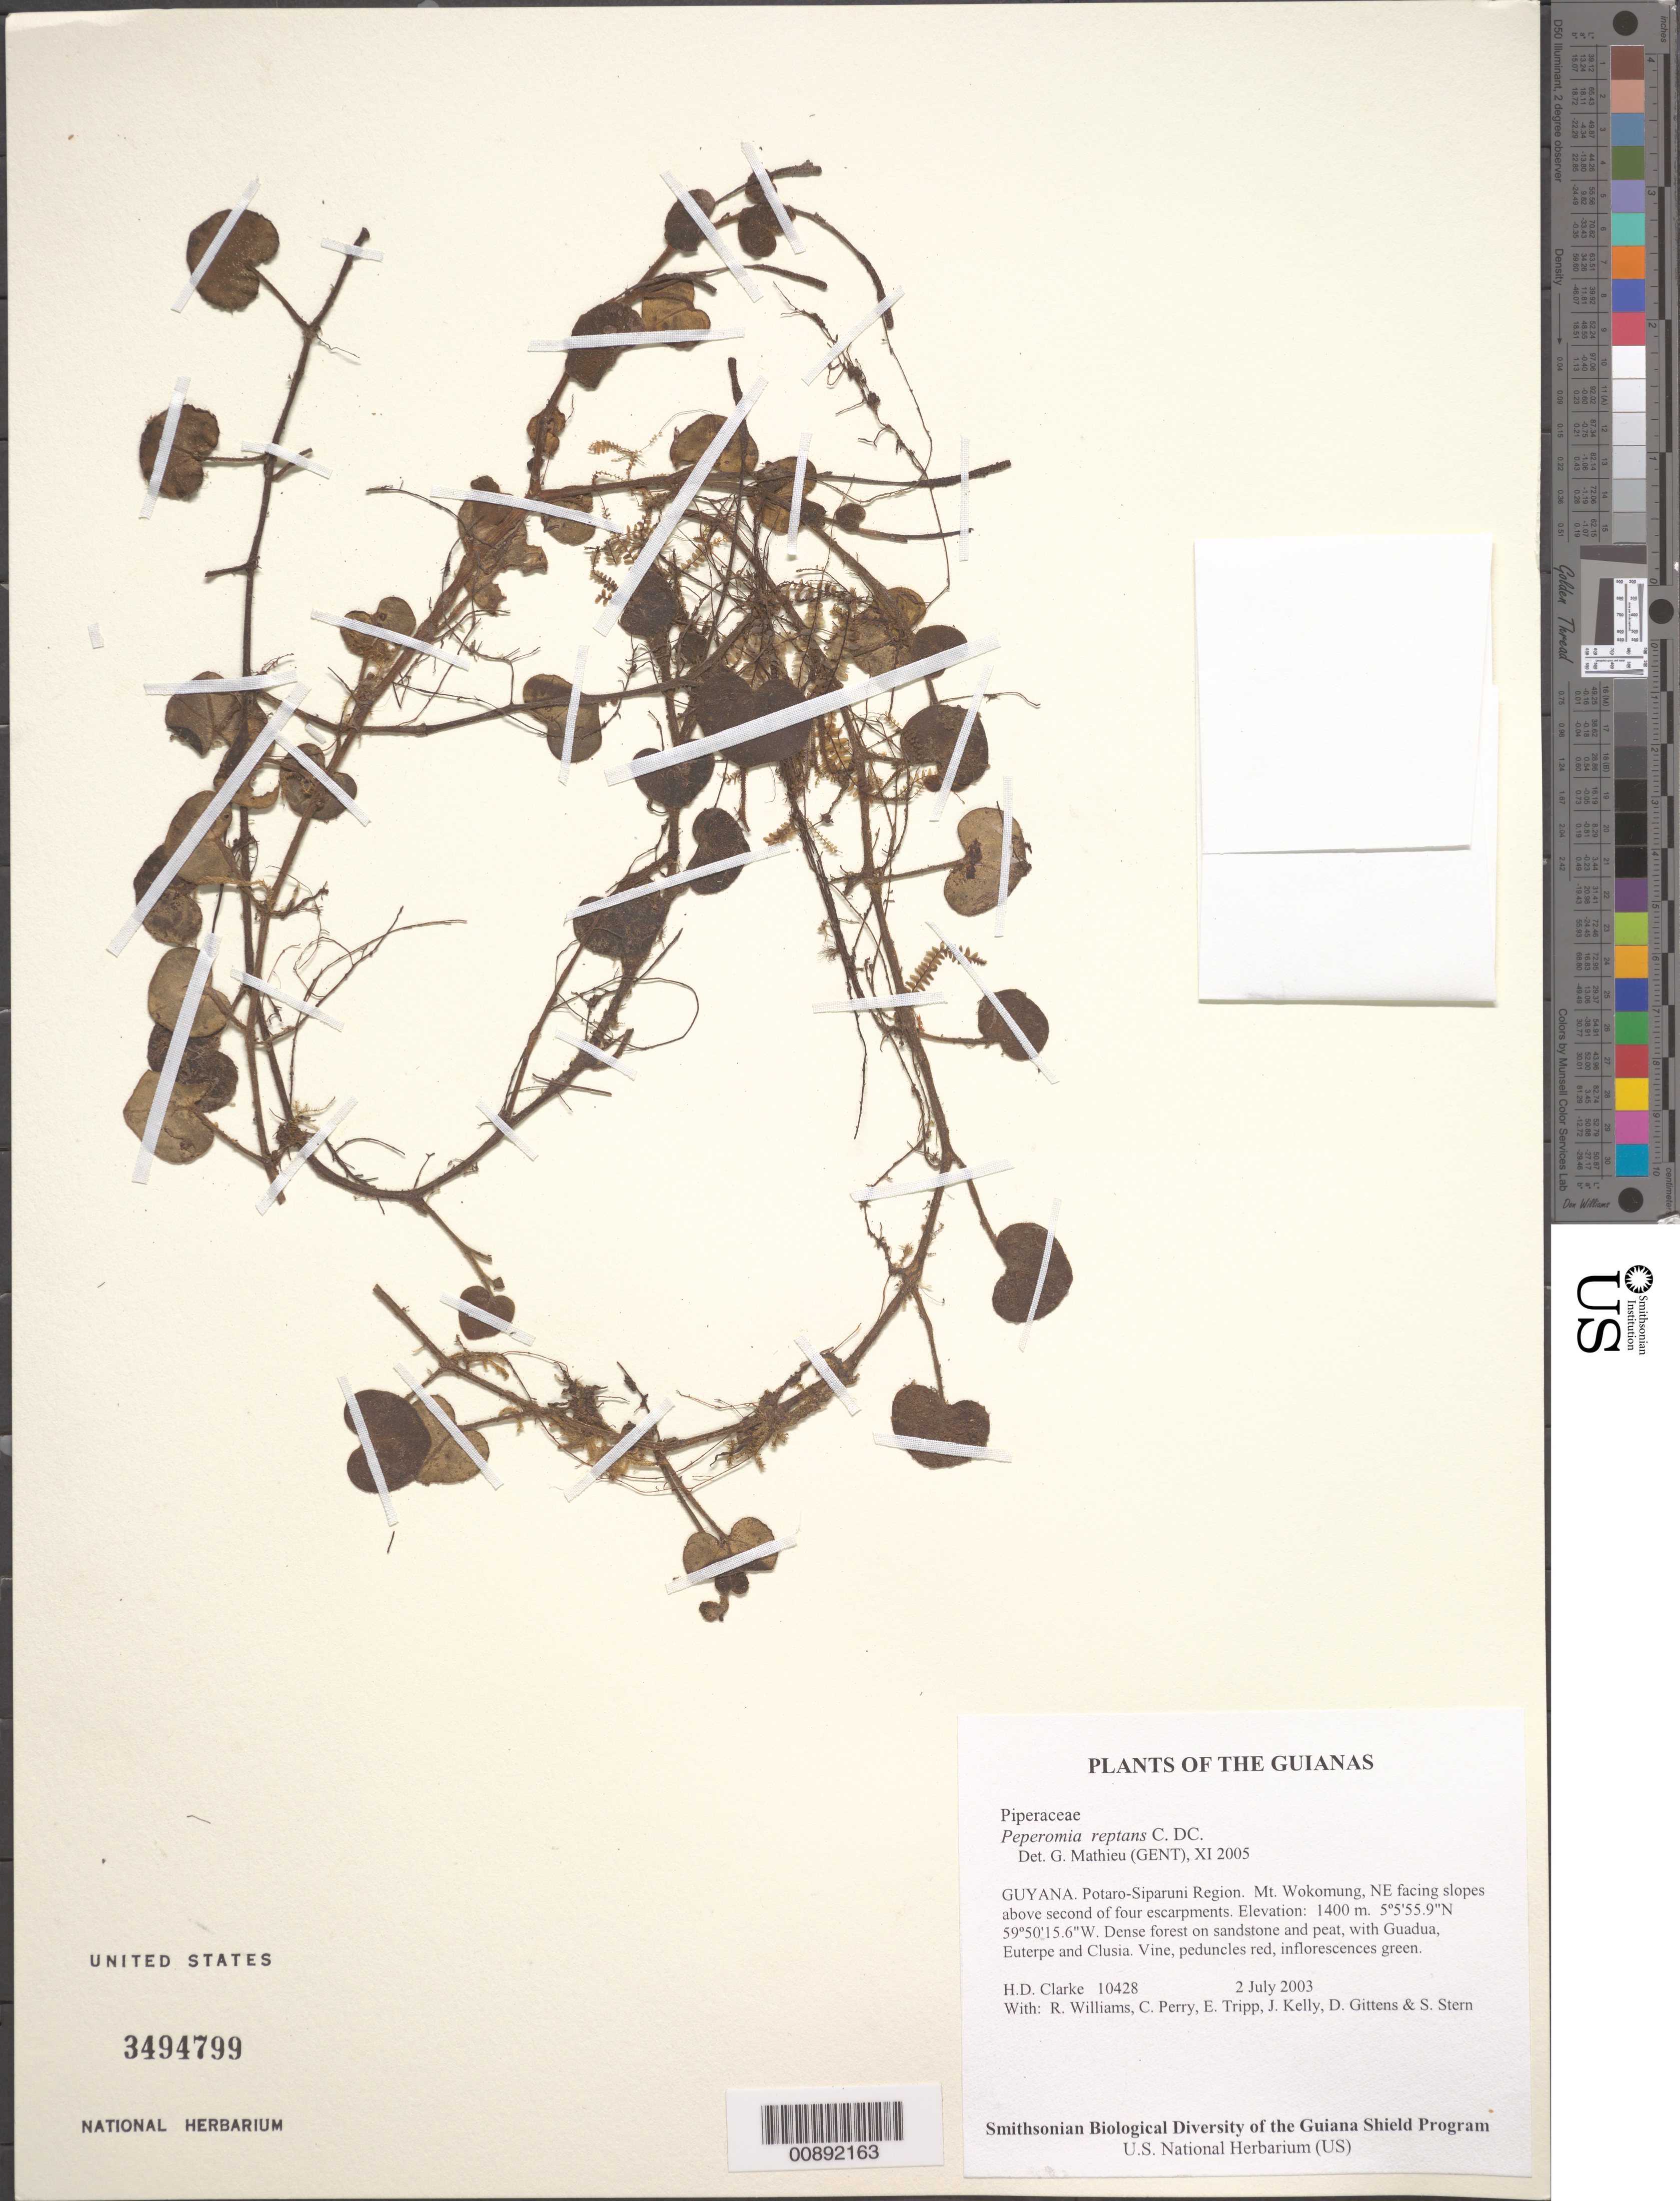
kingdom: Plantae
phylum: Tracheophyta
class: Magnoliopsida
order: Piperales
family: Piperaceae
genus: Peperomia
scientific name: Peperomia reptans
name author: (Trel. in Woodson & Schery) C. DC. in Seem.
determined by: Mathieu, Guido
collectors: H. D. Clarke, R. Williams, C. Perry, E. Tripp, J. Kelly, D. Gittens & S. R. Stern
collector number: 10428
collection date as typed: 2 July 2003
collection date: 2003-07-02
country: Guyana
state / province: Potaro-Siparuni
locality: Mt. Wokomung, NE facing slopes above second of four escarpments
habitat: Dense forest on sandstone and peat, with Guadua, Euterpe and Clusia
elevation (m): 1400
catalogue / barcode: US 3494799